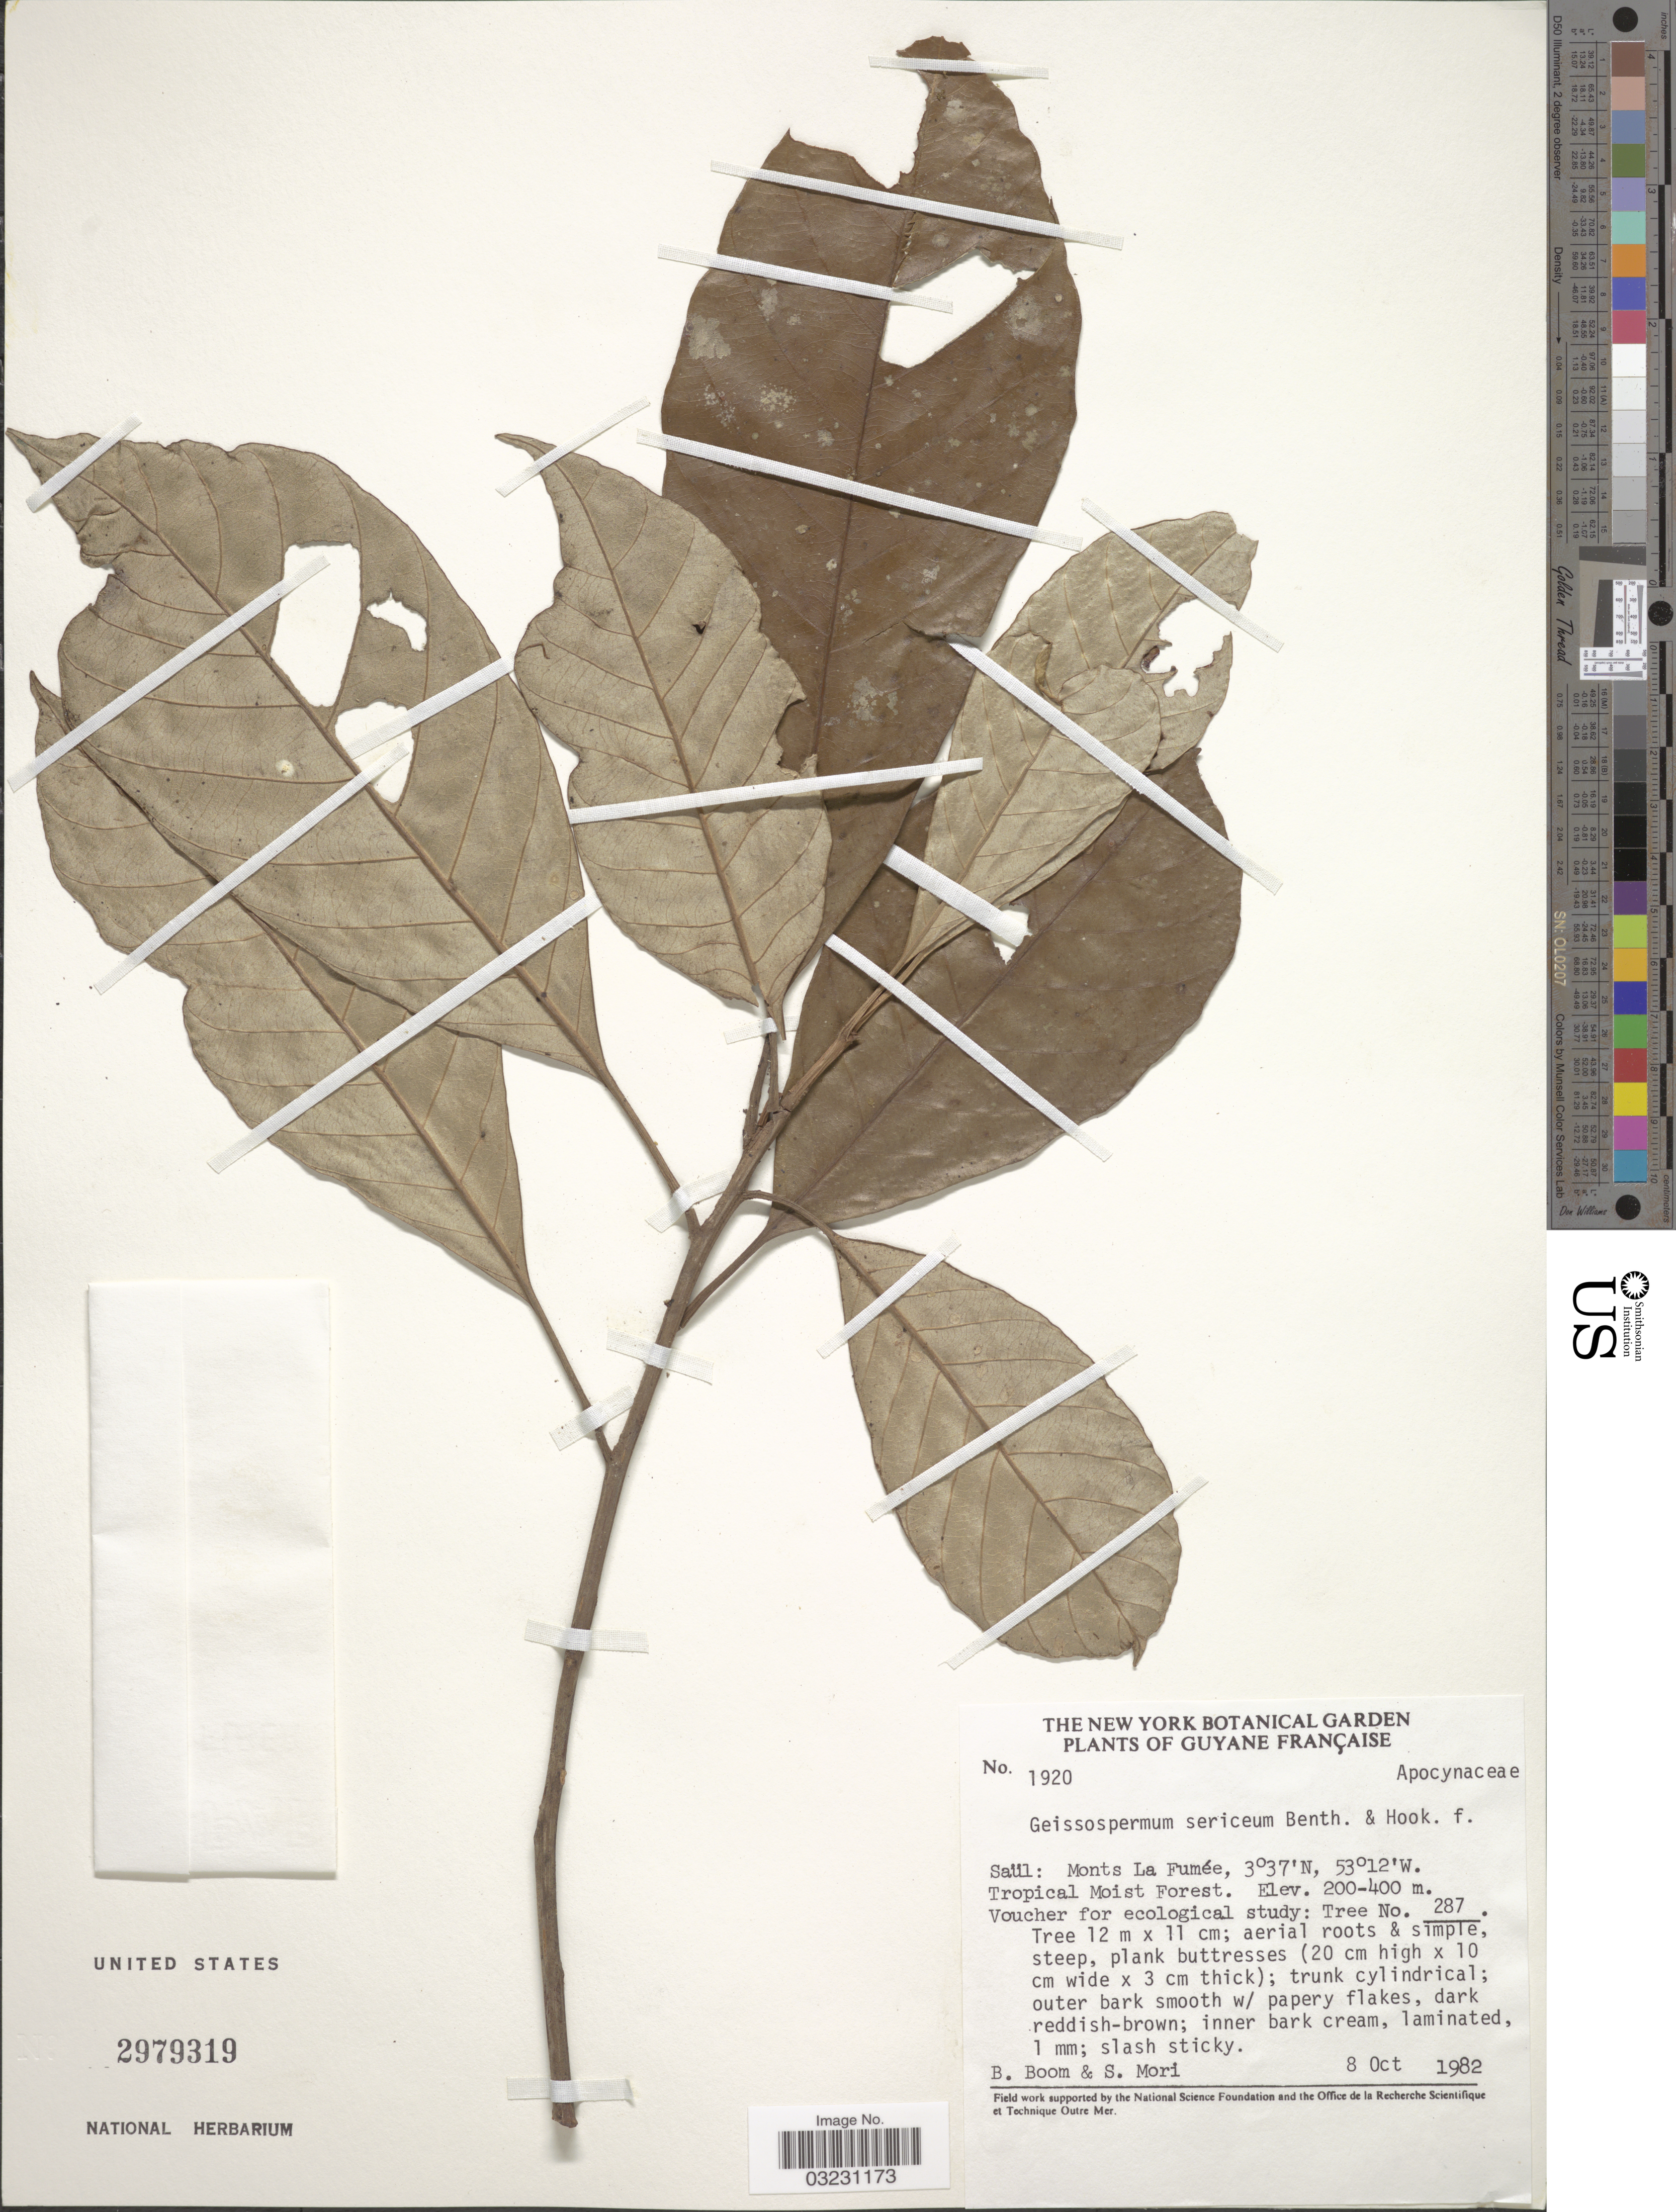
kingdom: Plantae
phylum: Tracheophyta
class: Magnoliopsida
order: Gentianales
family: Apocynaceae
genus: Geissospermum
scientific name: Geissospermum sericeum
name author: Miers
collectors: B. M. Boom & S. Mori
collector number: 1920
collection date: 1982-10-08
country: French Guiana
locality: Guyane Française. Saül: Monts La Fumée.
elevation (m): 200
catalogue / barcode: US 2979319